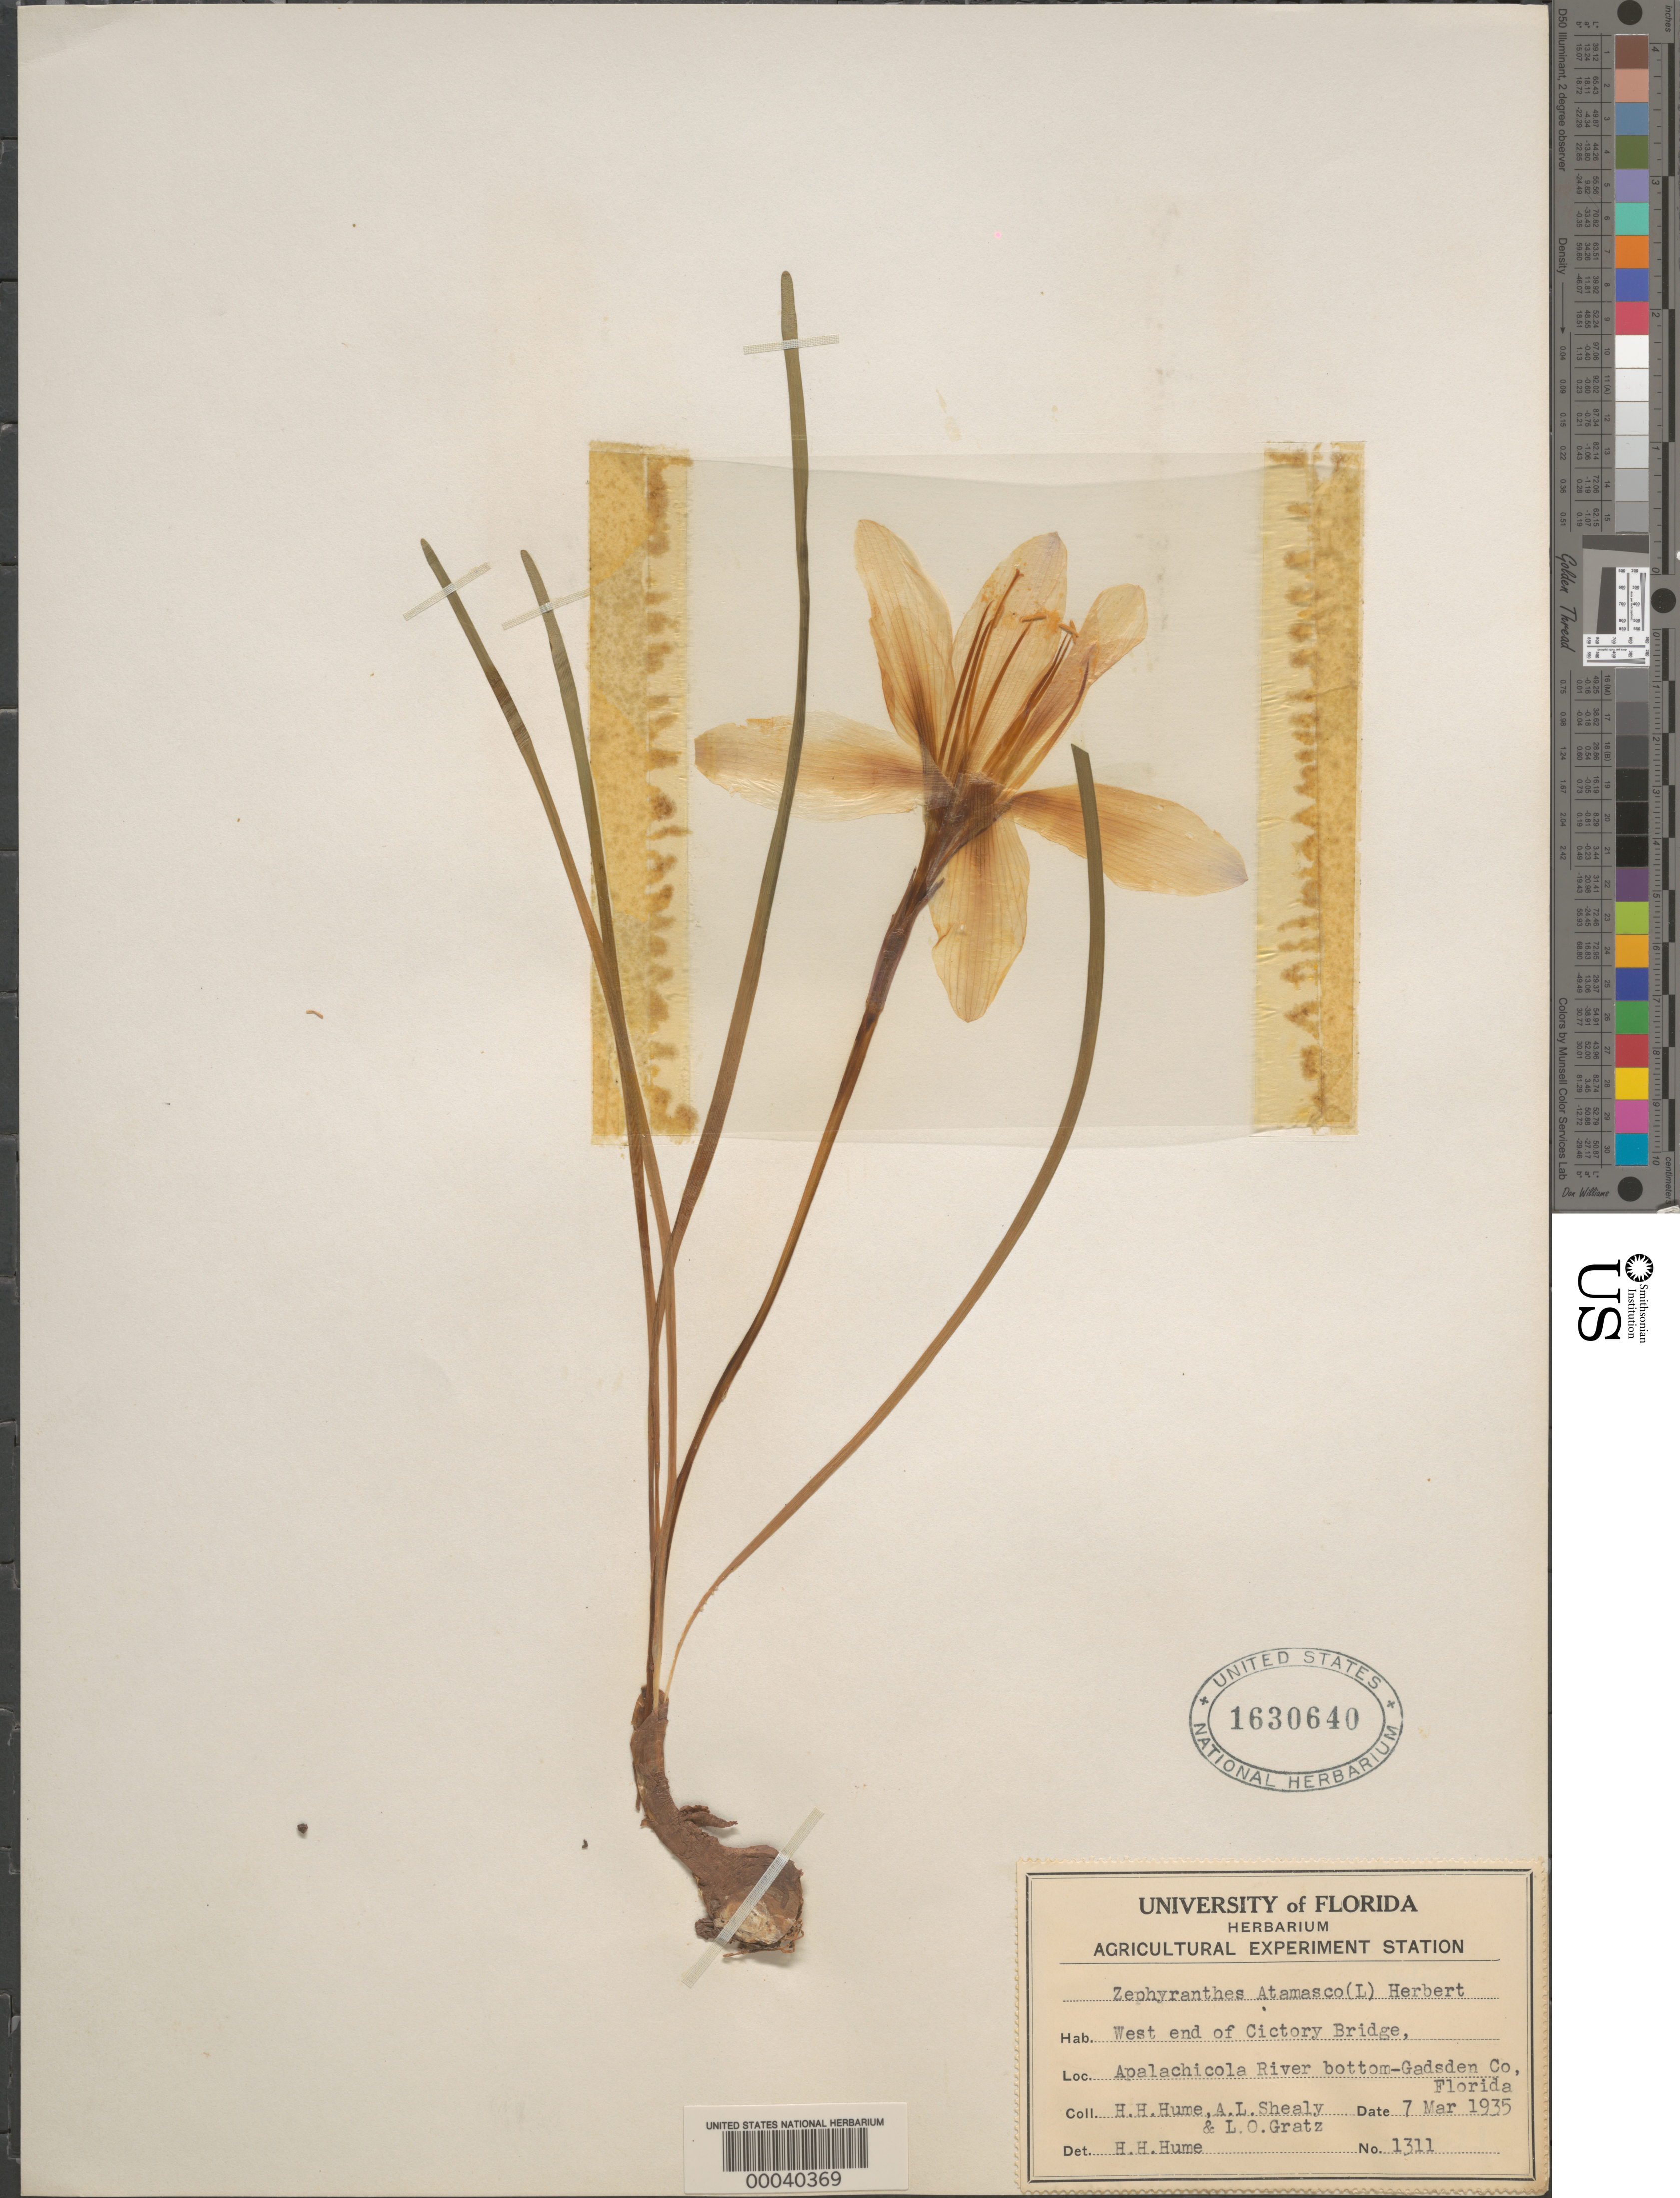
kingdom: Plantae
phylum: Tracheophyta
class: Liliopsida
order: Asparagales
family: Amaryllidaceae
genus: Zephyranthes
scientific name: Zephyranthes atamasco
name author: (L.) Herb.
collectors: H. Hume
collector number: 1311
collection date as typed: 07 Mar 1935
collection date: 1935-03-07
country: United States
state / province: Florida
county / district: Gadsden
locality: E end of victory bridge, apalachicola river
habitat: River bottom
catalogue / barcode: US 1630640